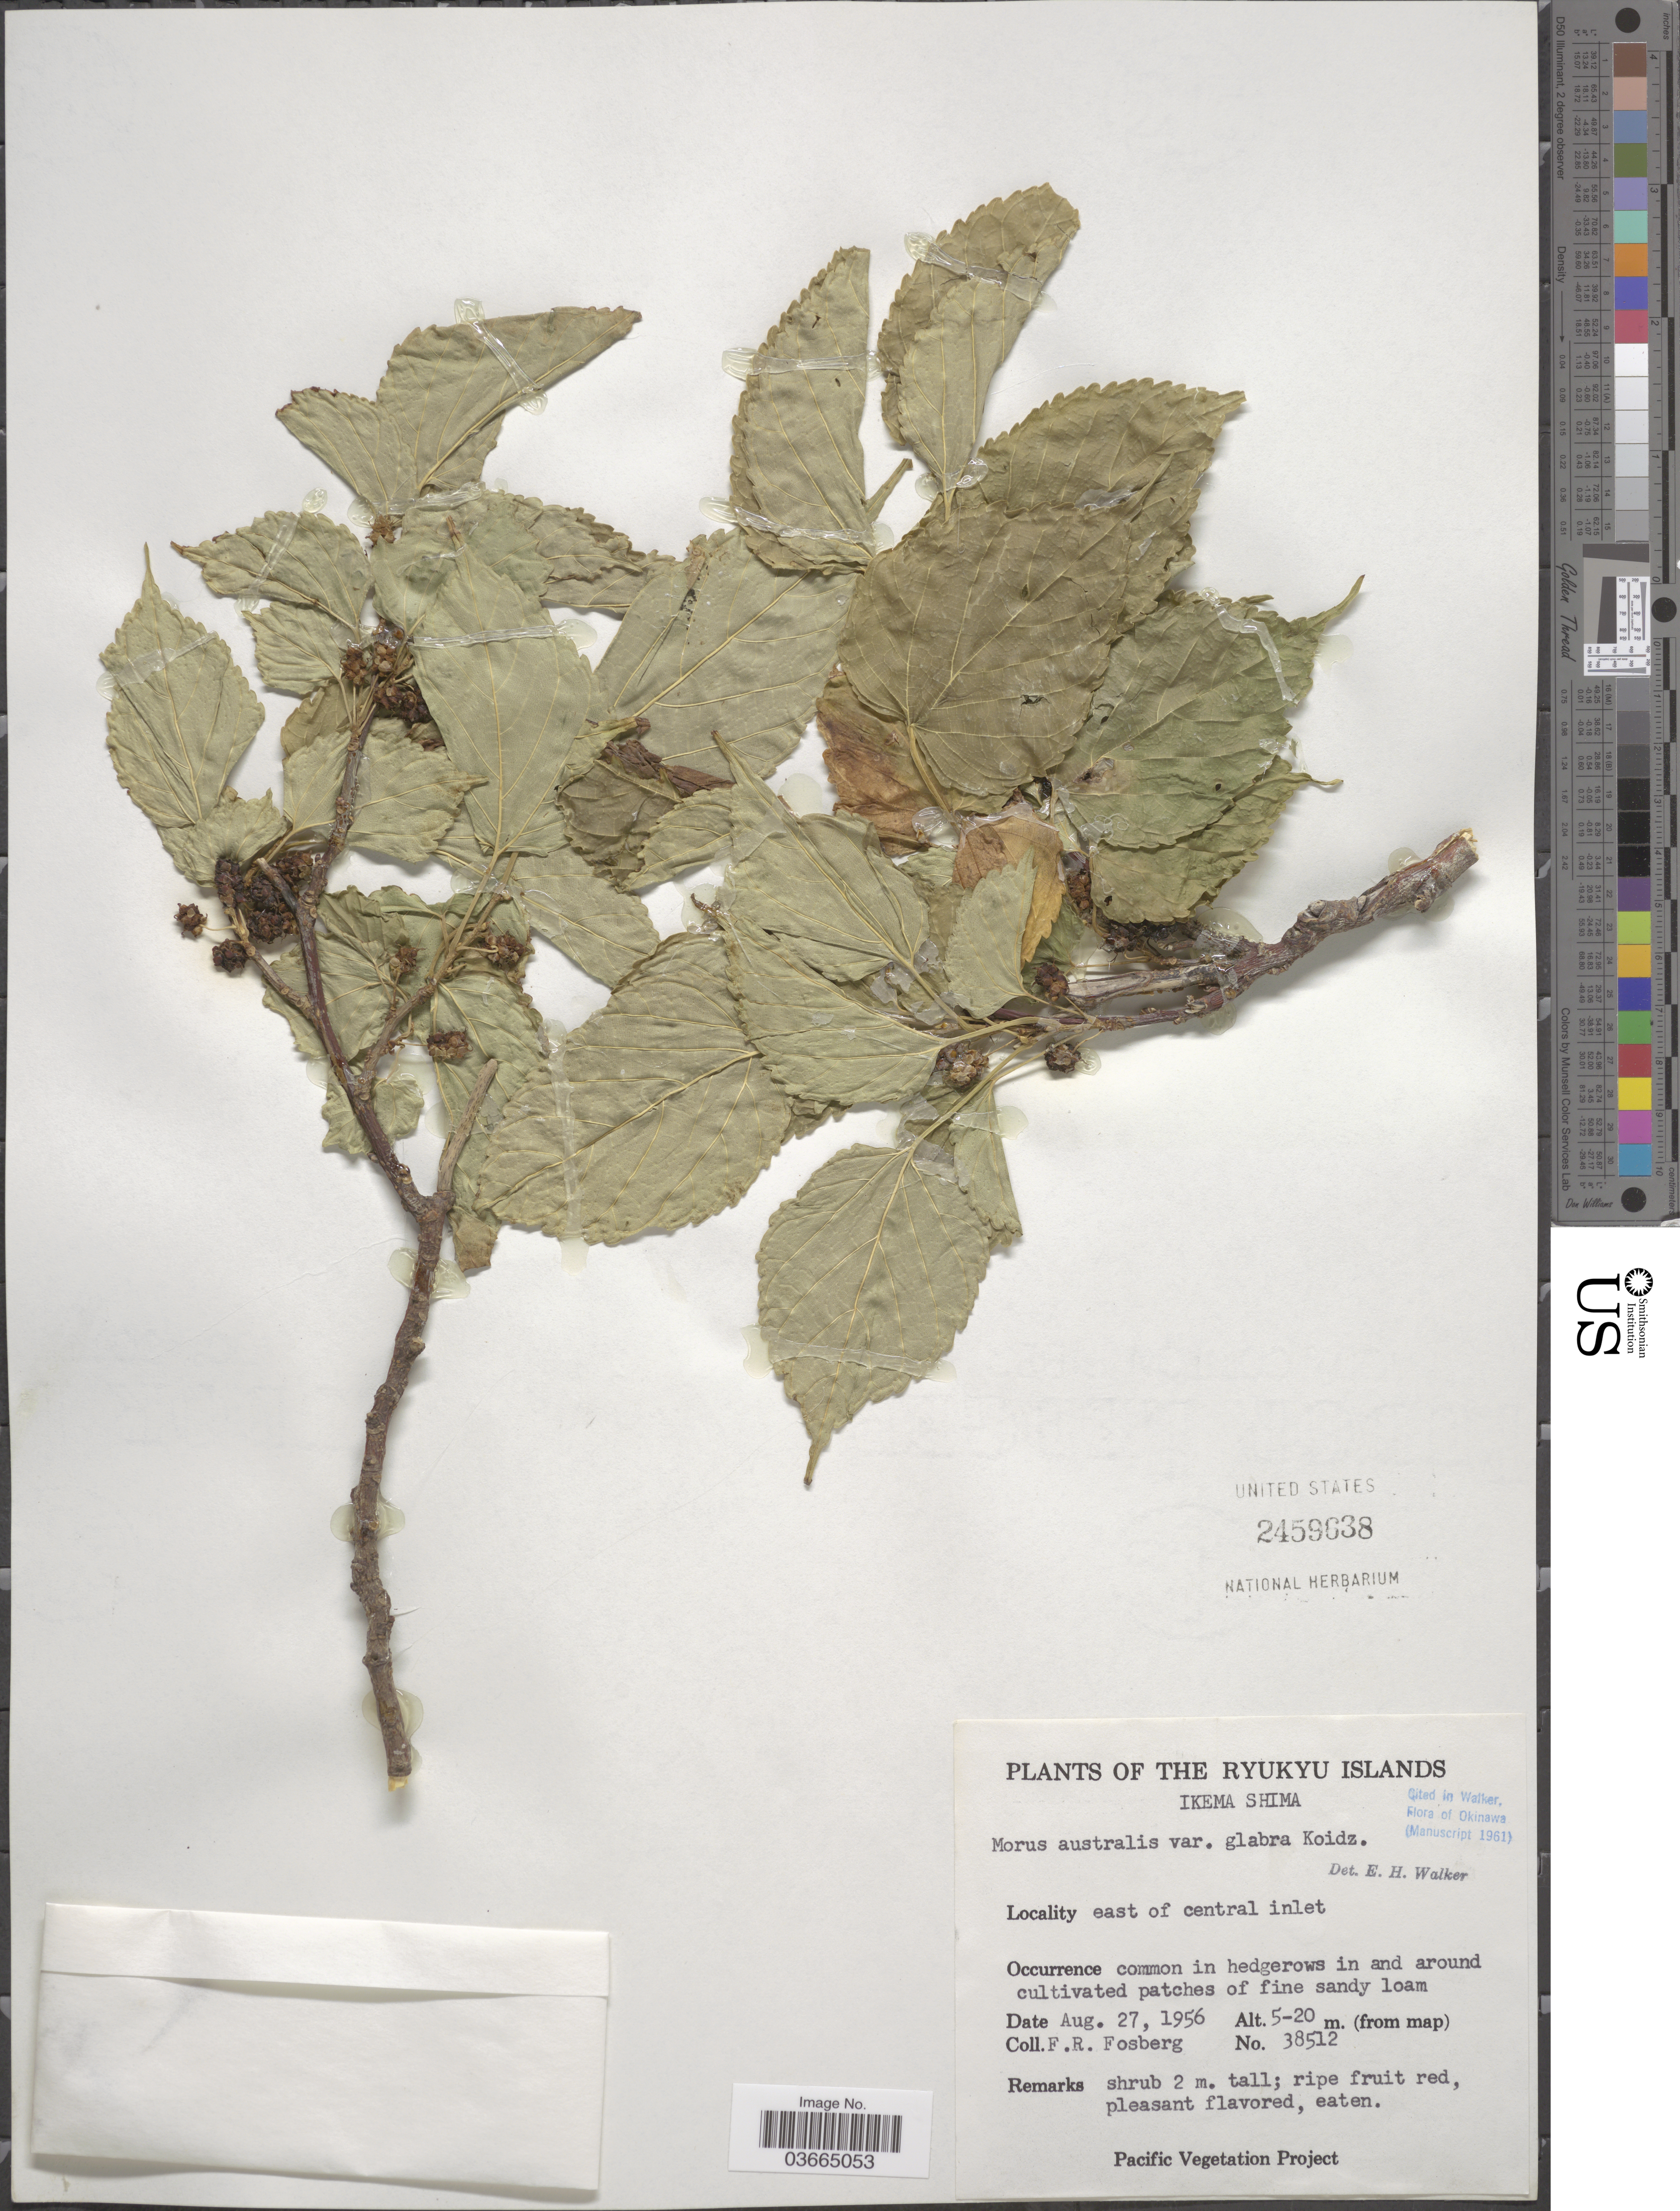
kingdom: Plantae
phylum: Tracheophyta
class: Magnoliopsida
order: Rosales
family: Moraceae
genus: Morus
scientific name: Morus australis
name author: Poir.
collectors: F. R. Fosberg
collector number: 38512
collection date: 1956-08-27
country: Japan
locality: The Ryukyu Islands. Ikema Shima. East of central inlet.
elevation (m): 5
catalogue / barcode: US 2459638